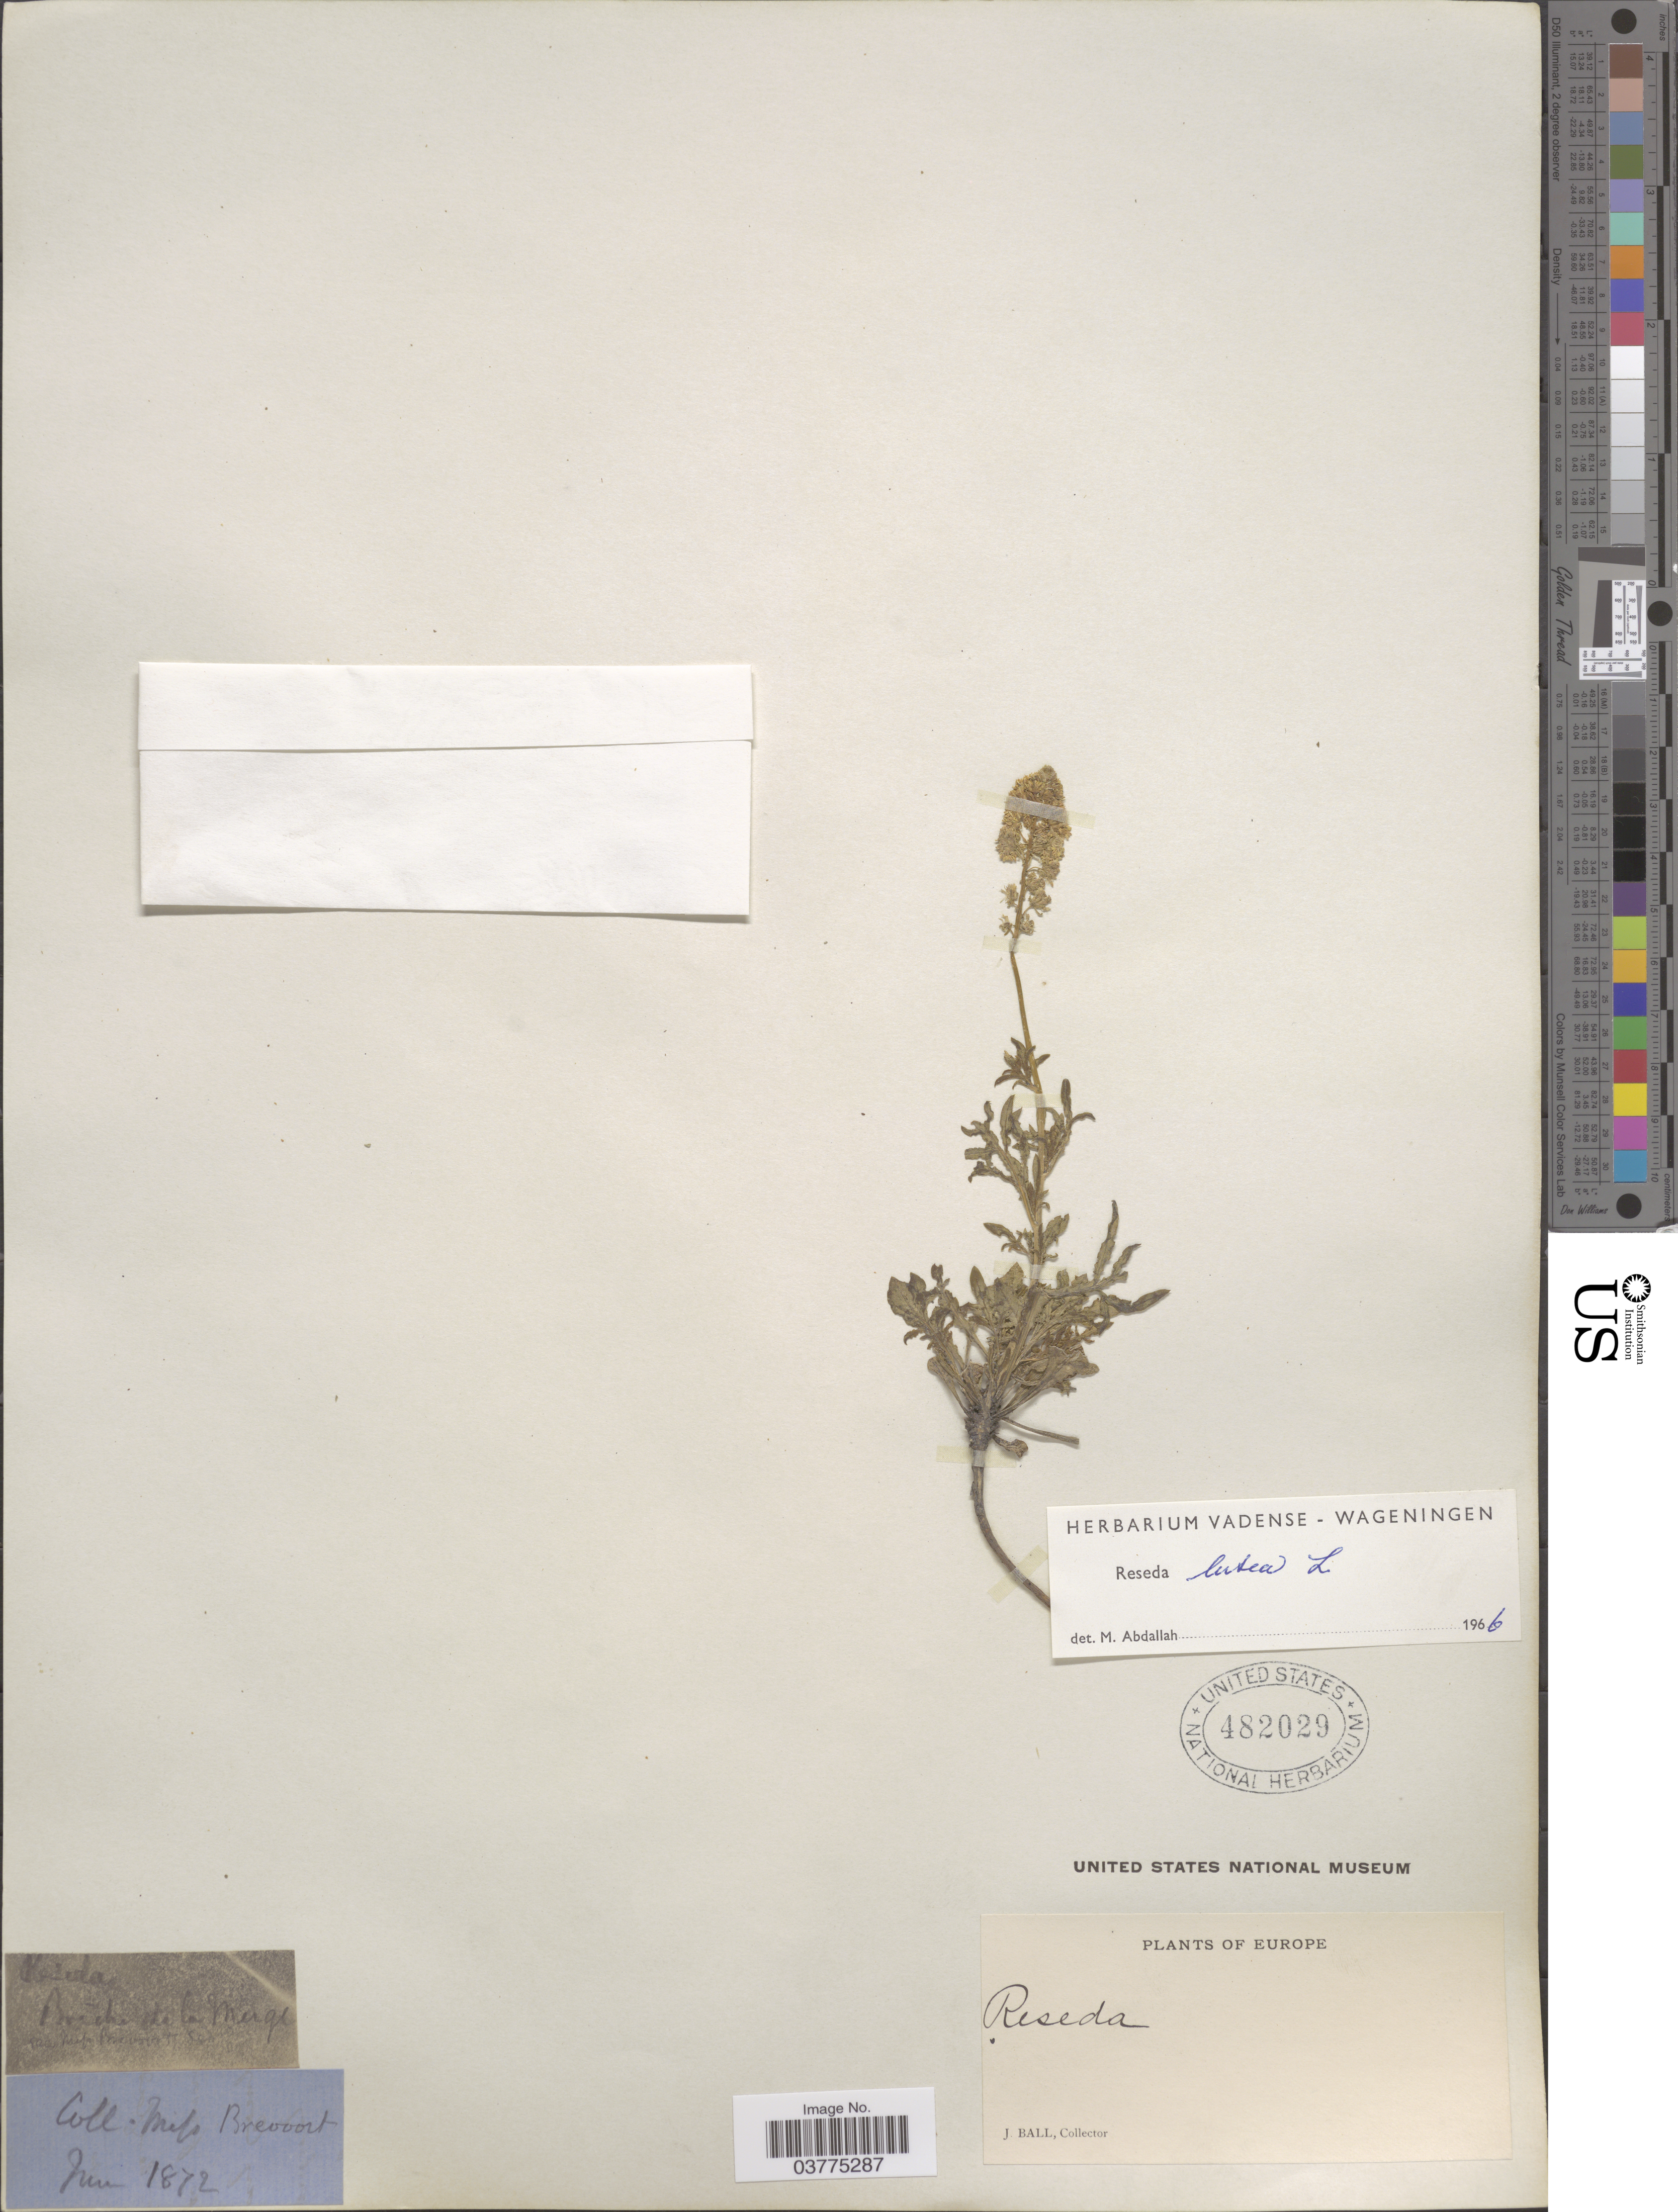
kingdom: Plantae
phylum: Tracheophyta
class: Magnoliopsida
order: Brassicales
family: Resedaceae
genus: Reseda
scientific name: Reseda lutea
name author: L.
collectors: M. Brevoort & J. Ball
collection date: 1872-06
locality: Bucha de la Merge.* Europe.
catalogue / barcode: US 482029